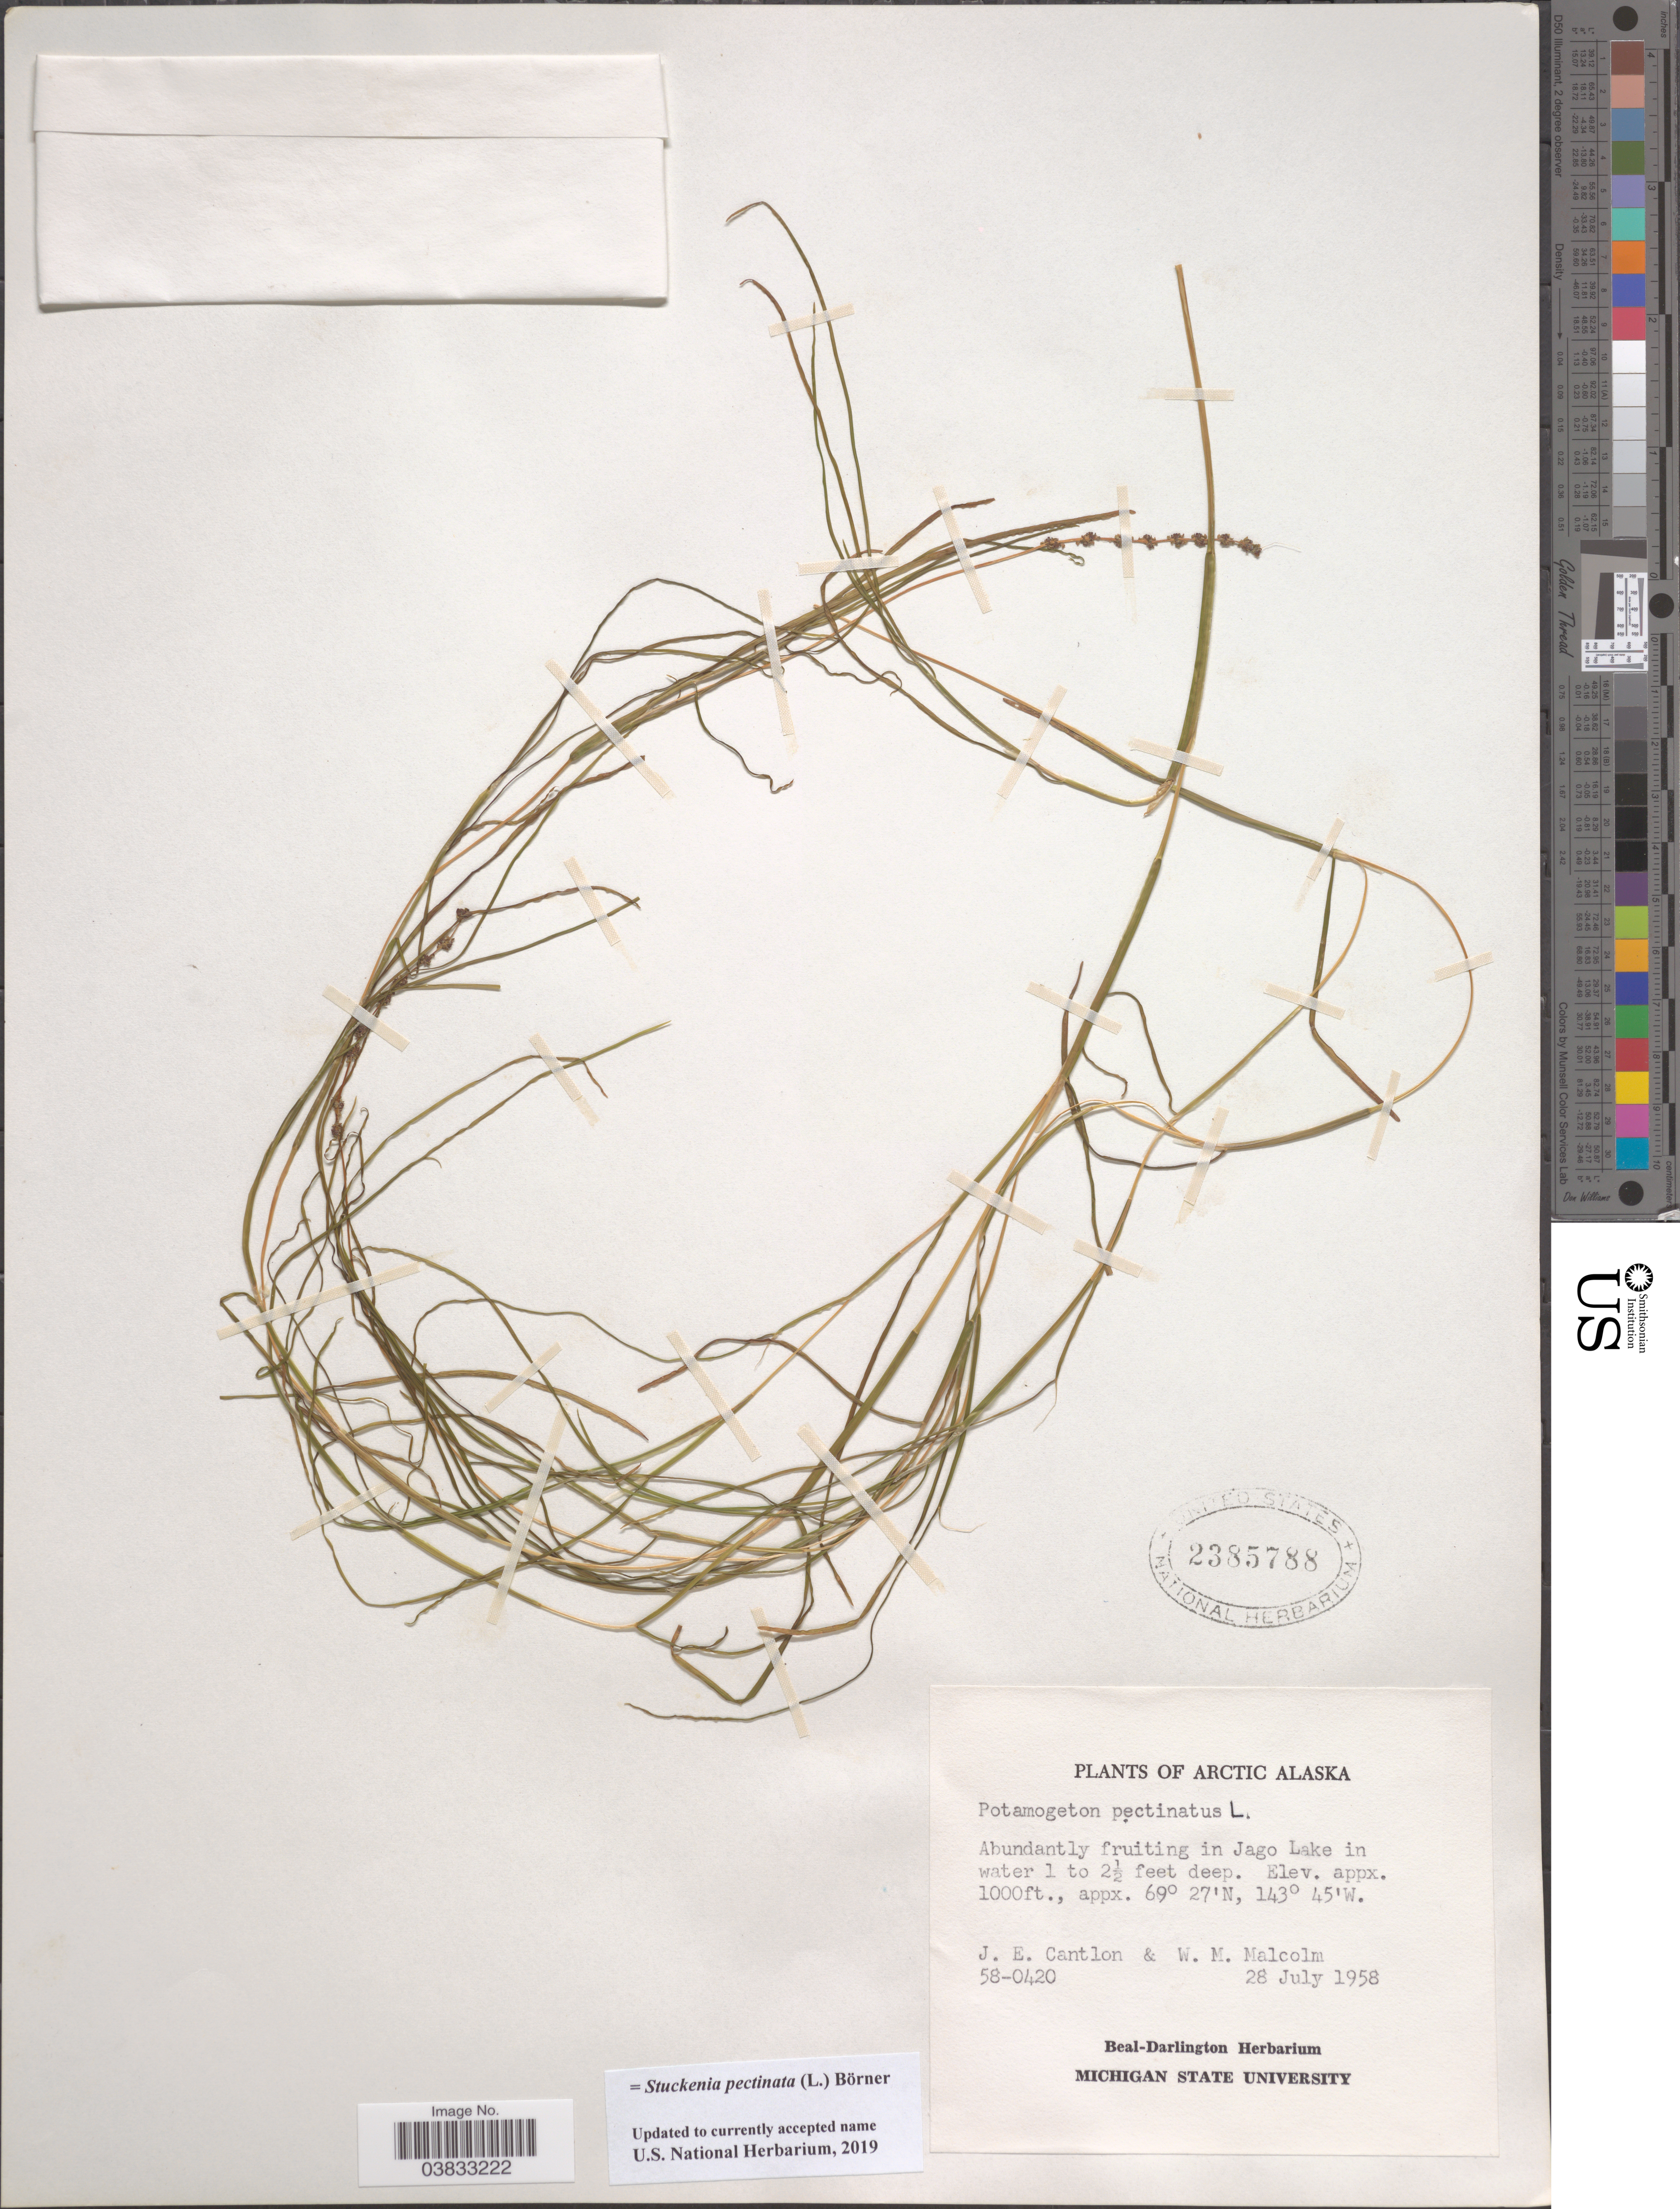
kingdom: Plantae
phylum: Tracheophyta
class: Liliopsida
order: Alismatales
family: Potamogetonaceae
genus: Stuckenia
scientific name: Stuckenia pectinata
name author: (L.) Börner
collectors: J. Cantlon & W. Malcolm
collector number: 58-0420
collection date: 1958-07-28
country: United States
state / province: Alaska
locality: Arctic Alaska. In Jago Lake.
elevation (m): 305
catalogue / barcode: US 2385788